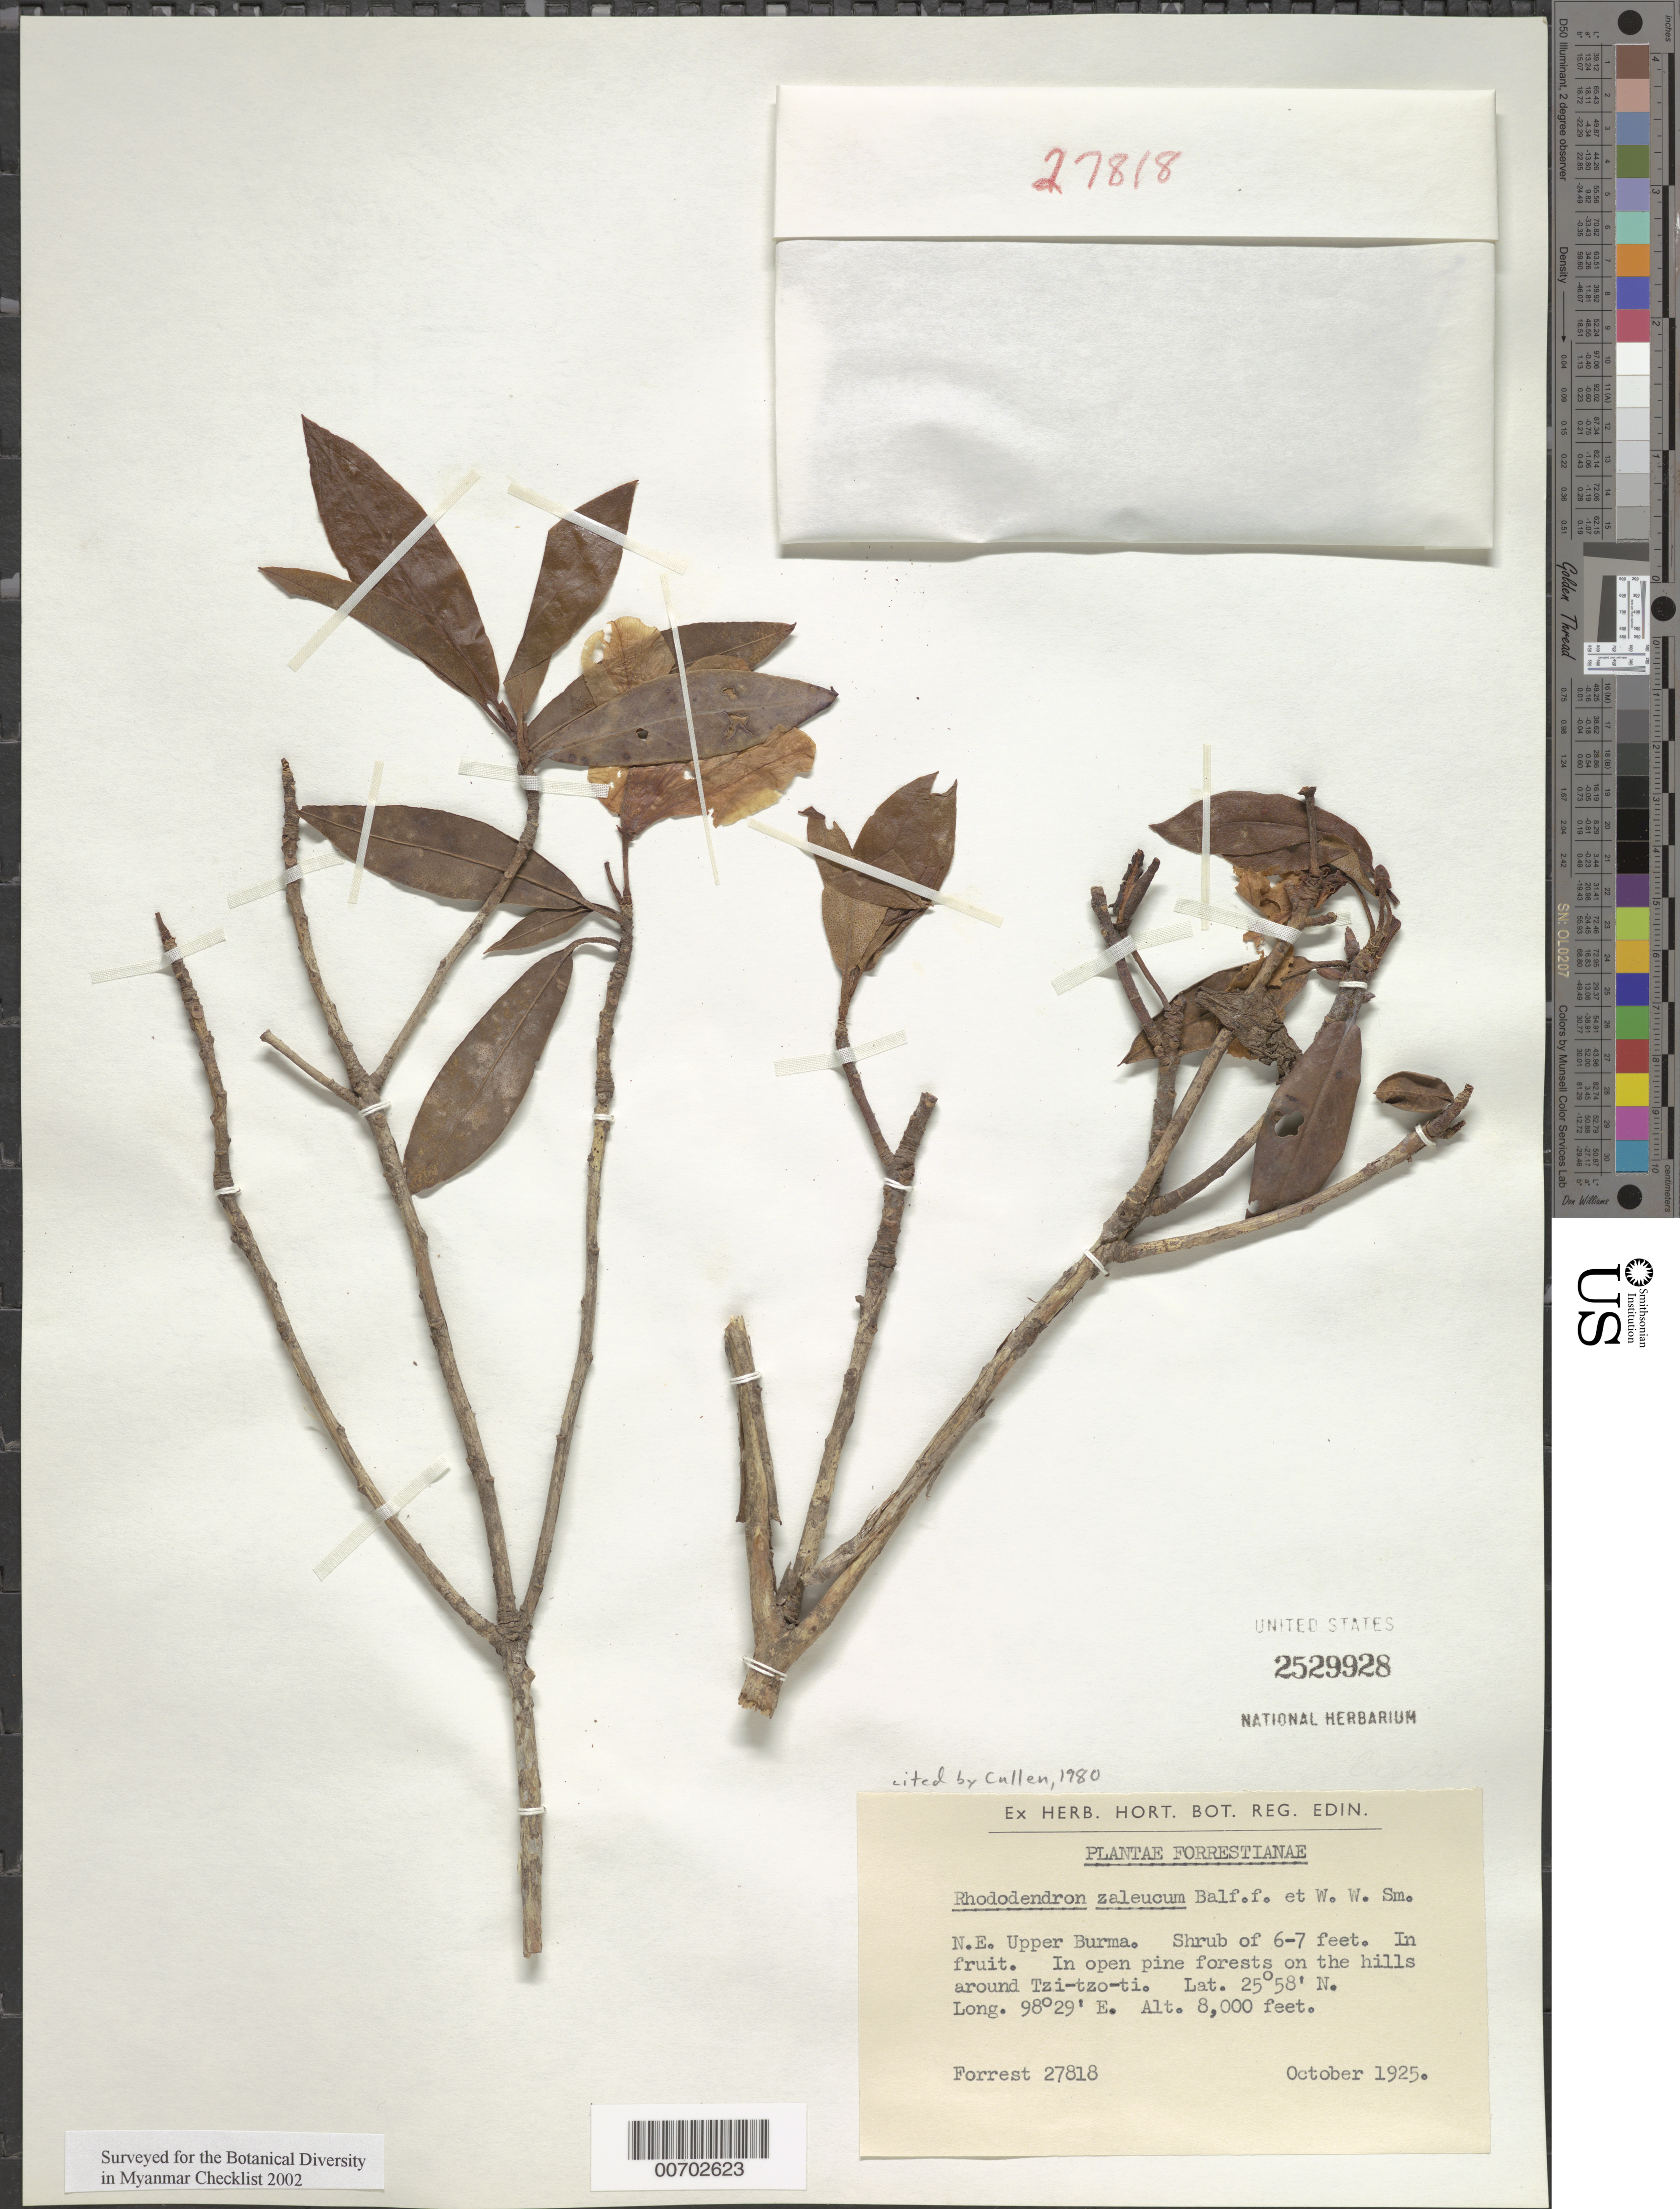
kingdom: Plantae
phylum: Tracheophyta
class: Magnoliopsida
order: Ericales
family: Ericaceae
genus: Rhododendron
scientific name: Rhododendron zaleucum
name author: Balf. f. & W.W. Sm.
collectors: G. Forrest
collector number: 27818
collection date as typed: Oct 1925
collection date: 1925-10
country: Myanmar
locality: Tzi-tzo-ti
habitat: In open pine forests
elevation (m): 2438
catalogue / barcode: US 2529928